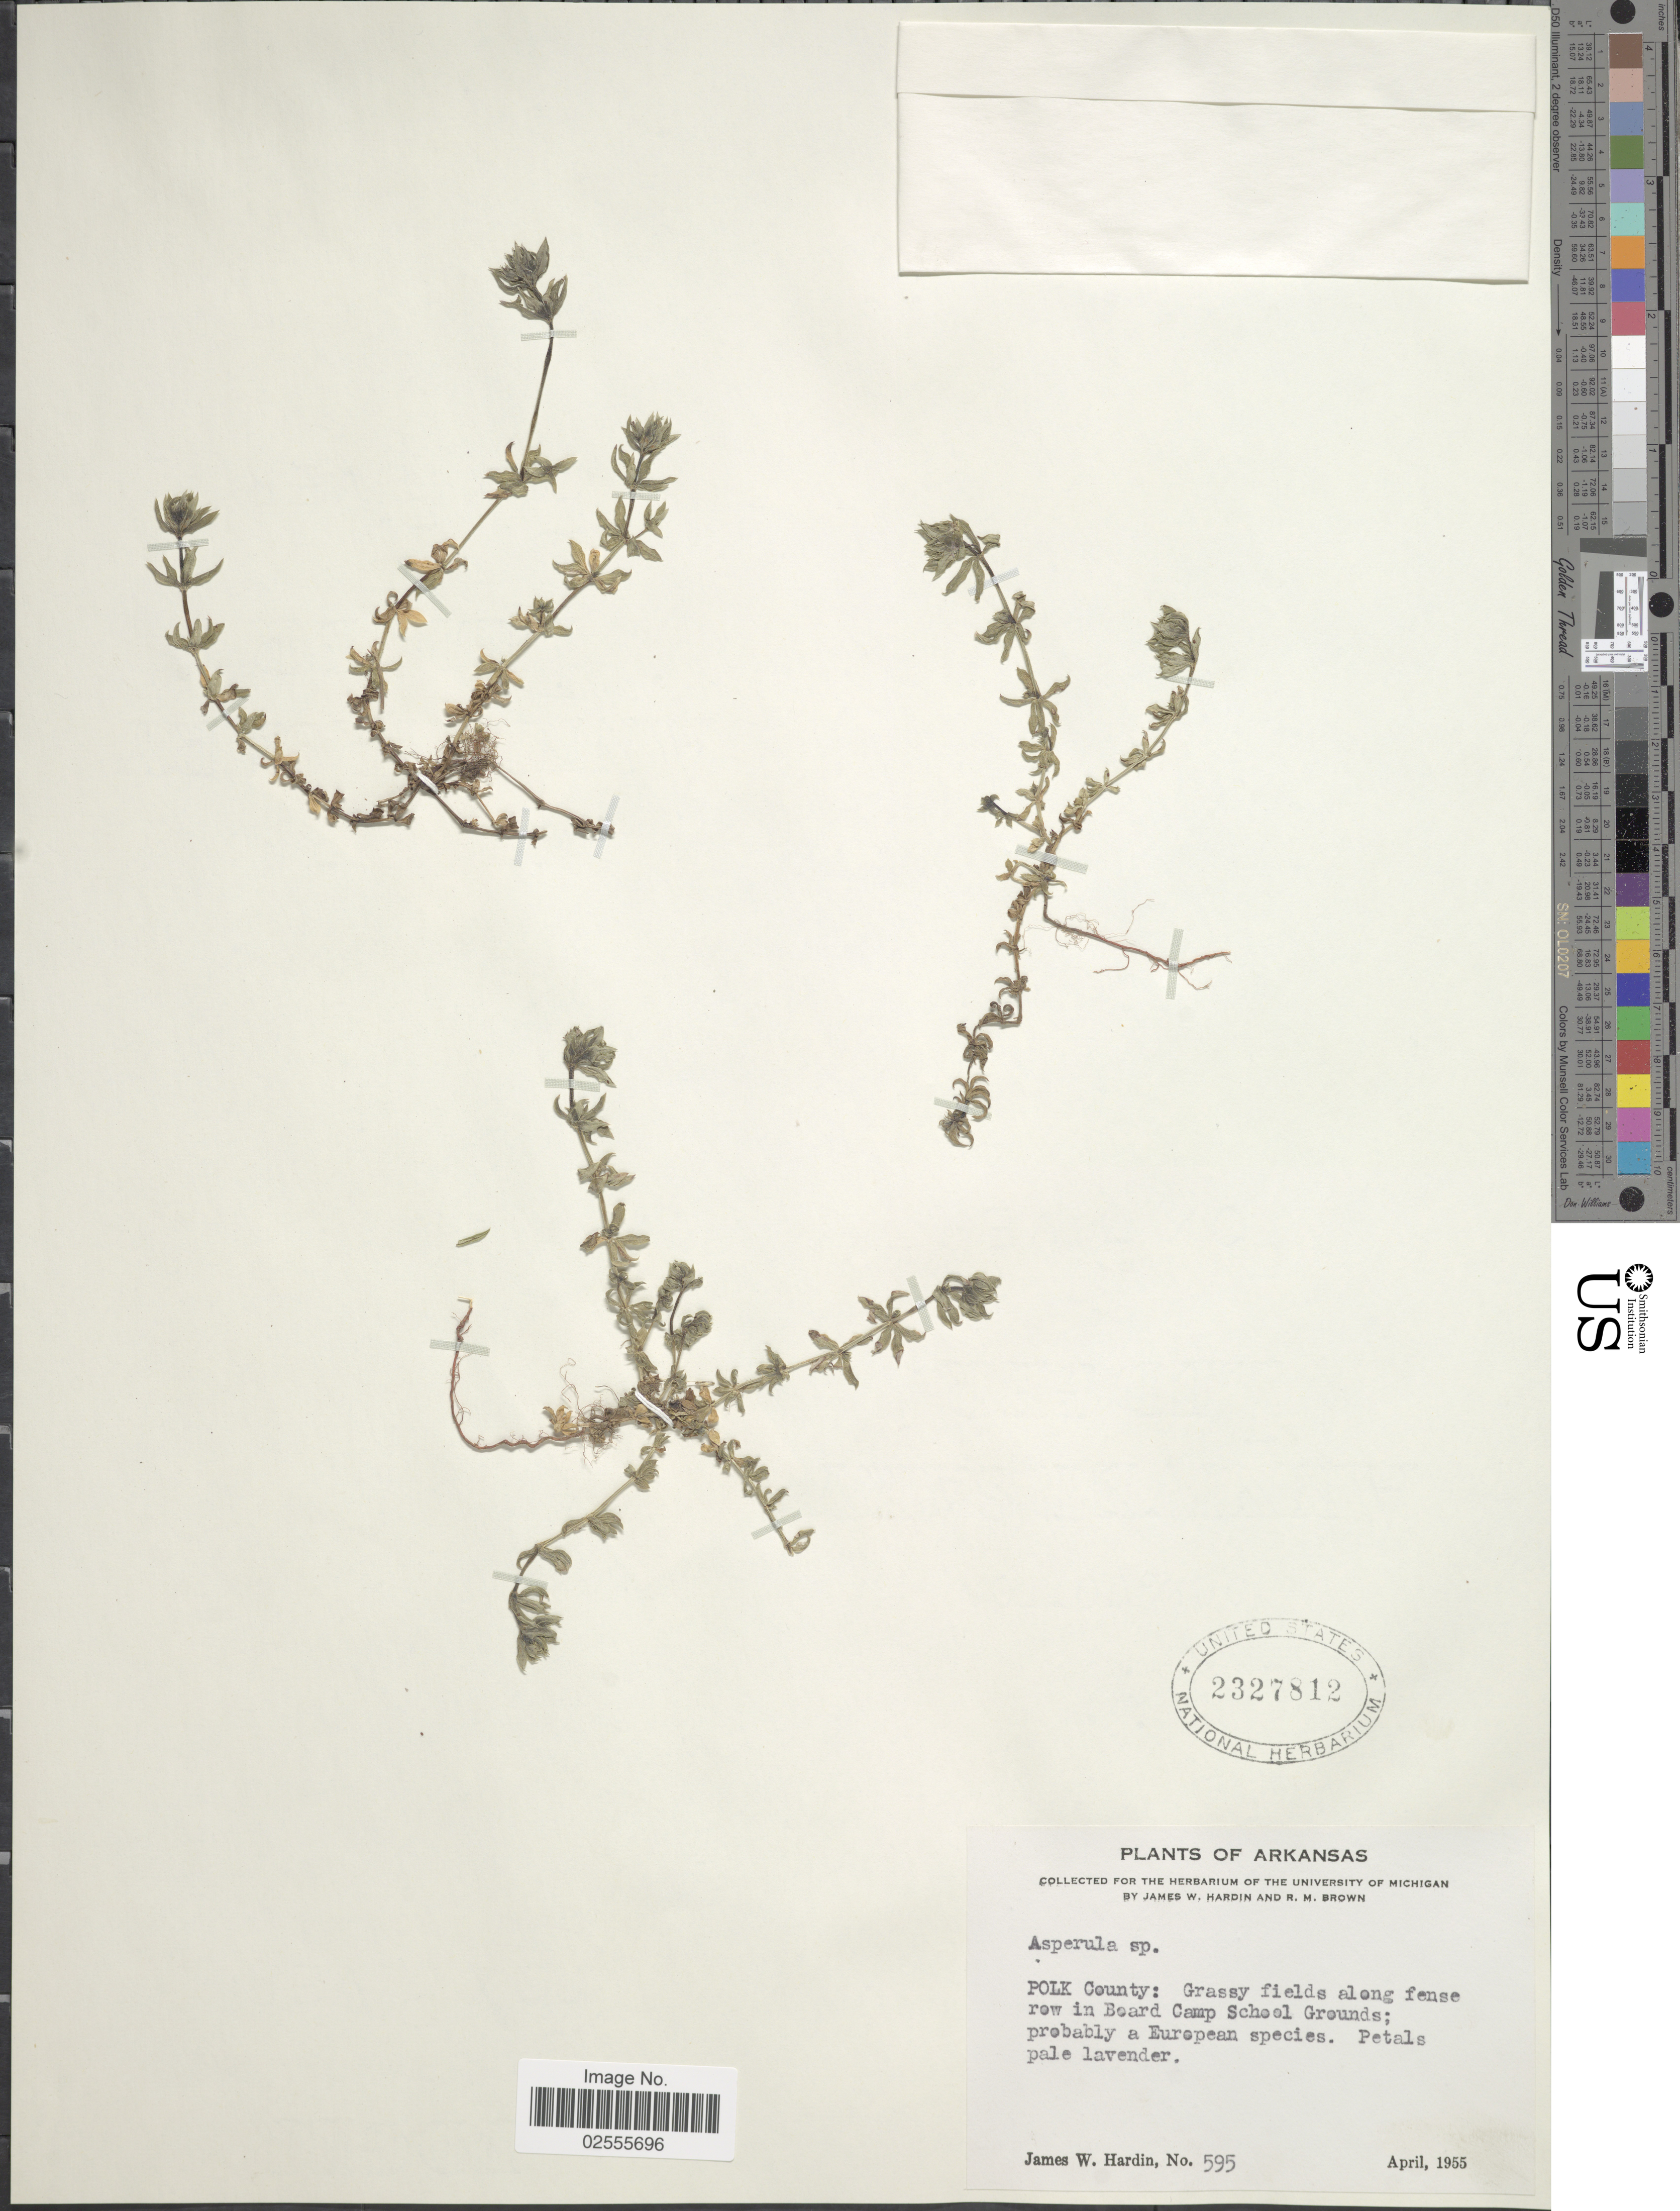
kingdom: Plantae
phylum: Tracheophyta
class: Magnoliopsida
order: Gentianales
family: Rubiaceae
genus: Asperula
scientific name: Asperula sp.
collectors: J. Hardin & R. M. Brown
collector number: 595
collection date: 1955-04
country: United States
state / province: Arkansas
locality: Polk County: Grassy fields along fense row in Beard Camp School Grounds.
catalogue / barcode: US 2327812